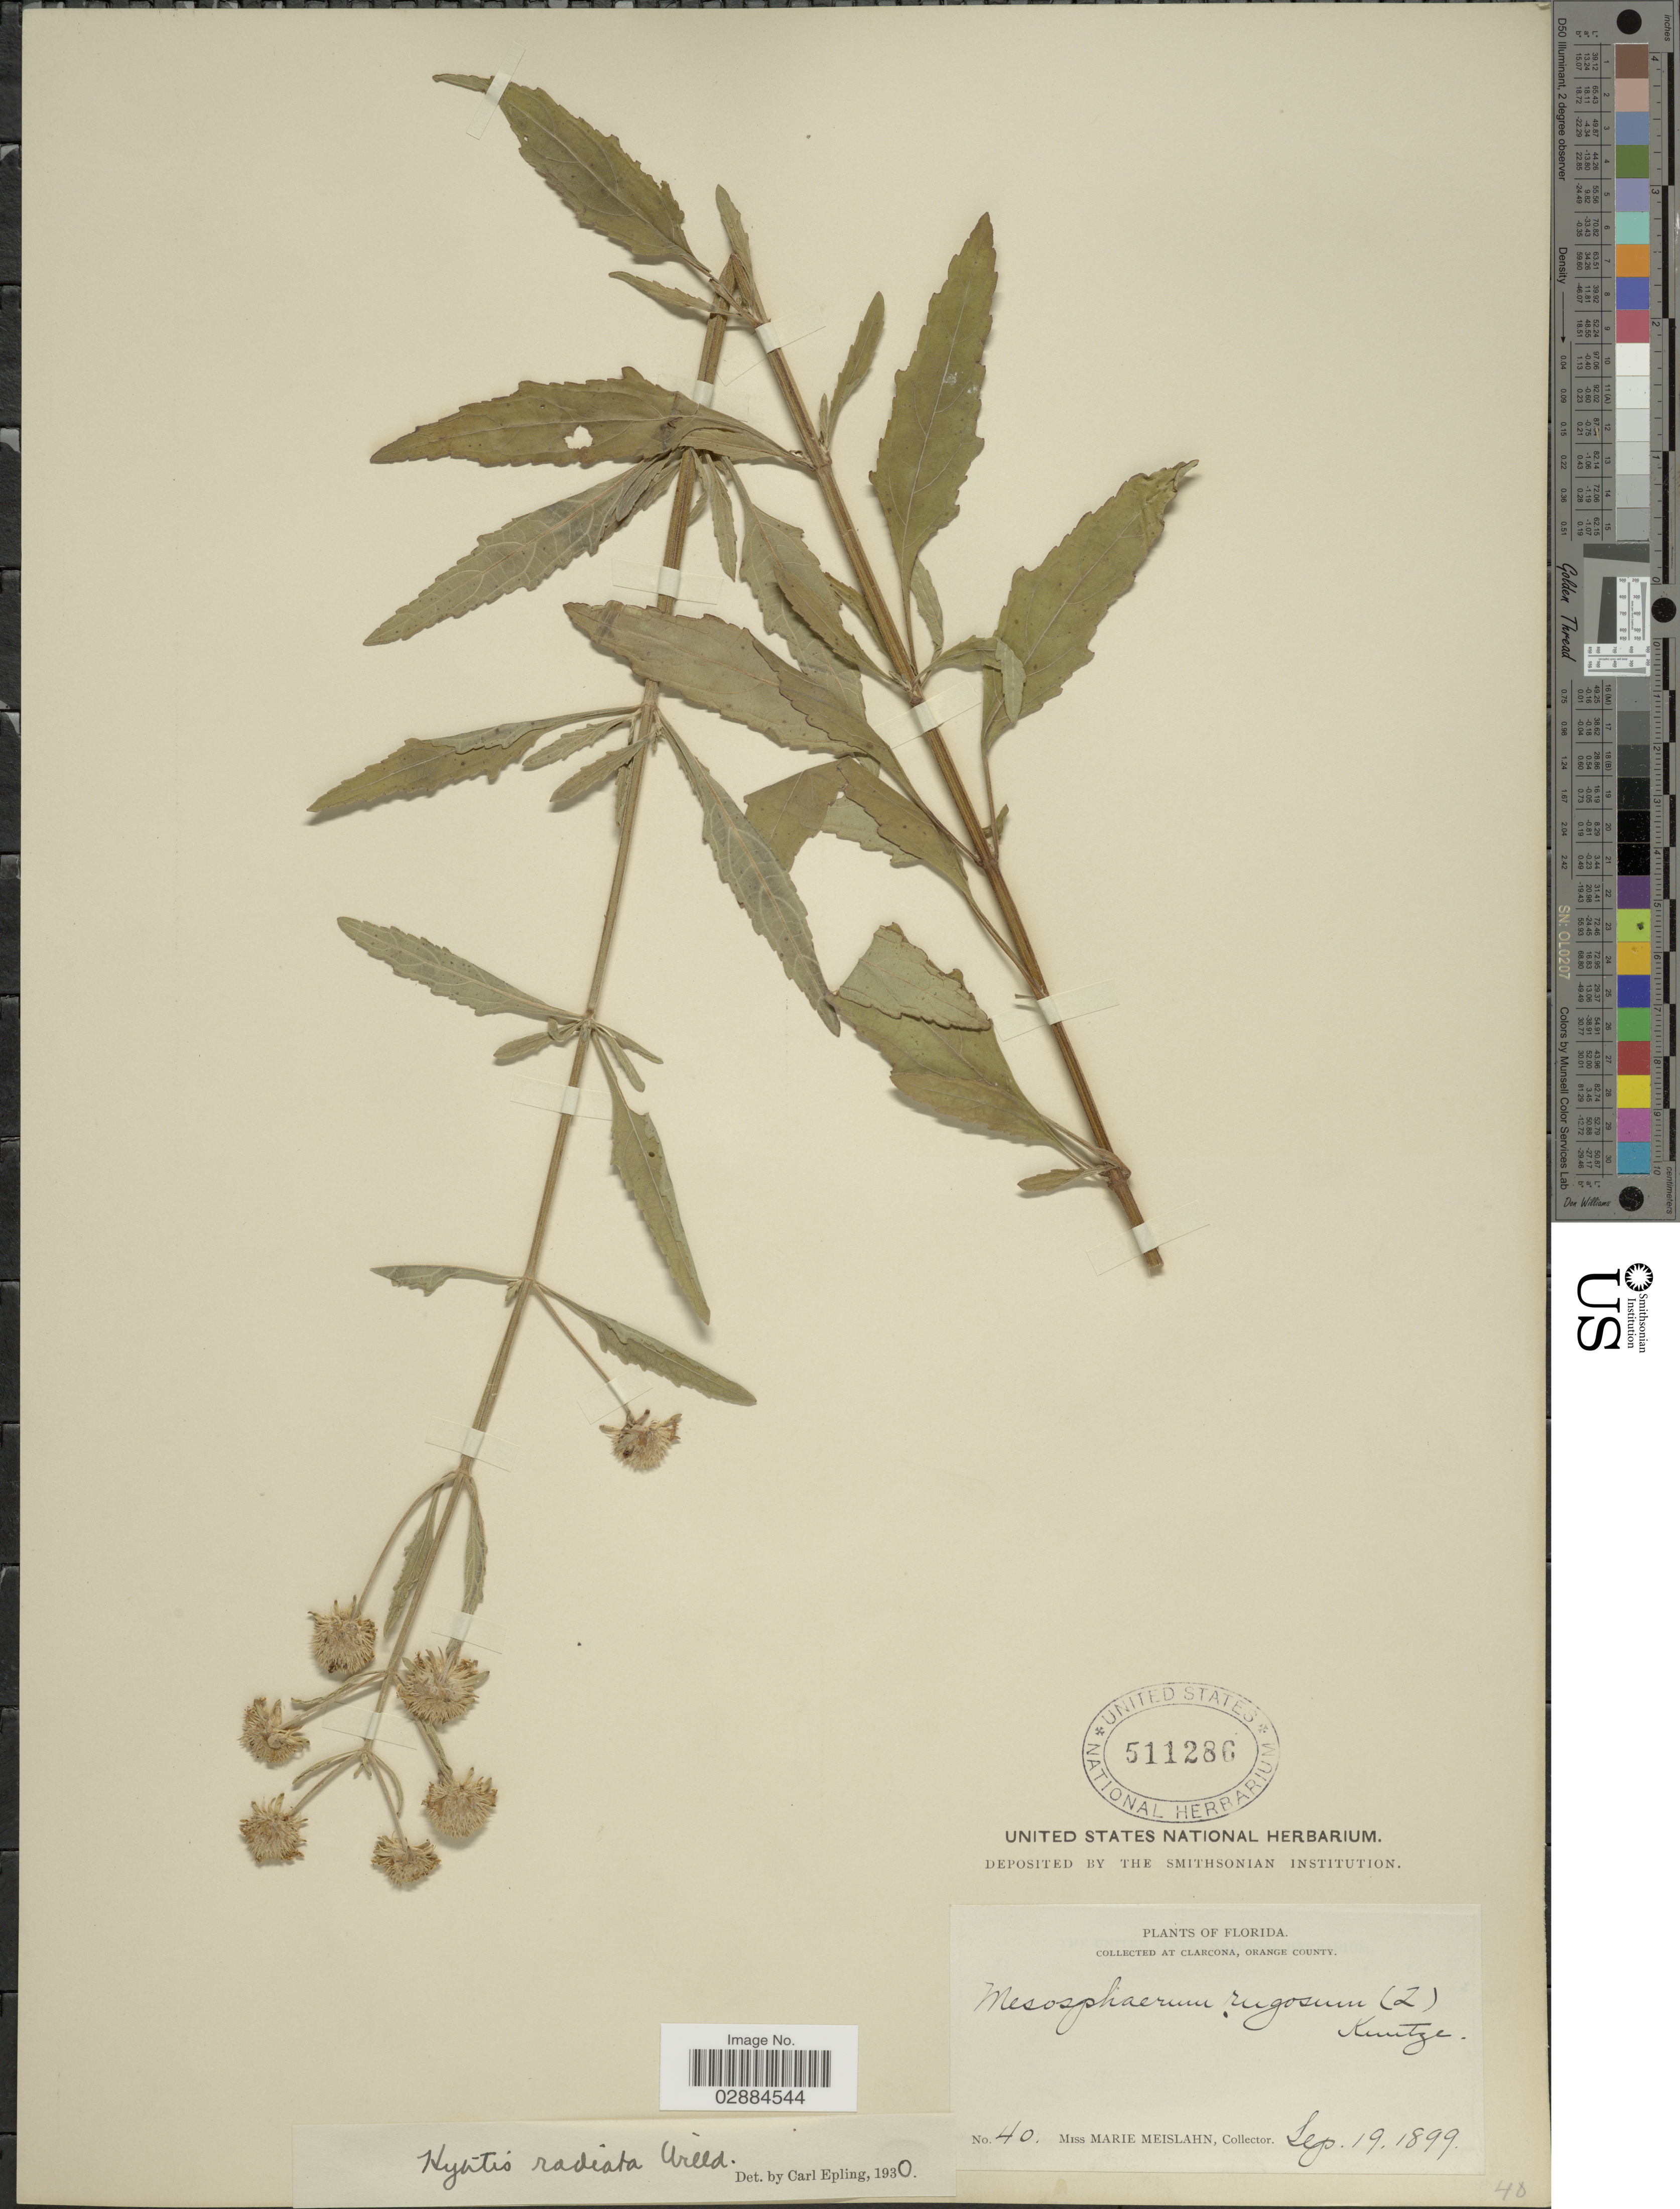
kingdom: Plantae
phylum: Tracheophyta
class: Magnoliopsida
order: Lamiales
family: Lamiaceae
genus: Hyptis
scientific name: Hyptis radiata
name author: Kunth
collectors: M. Meislahn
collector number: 40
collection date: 1899-09-19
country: United States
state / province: Florida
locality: At Clarcona, Orange County.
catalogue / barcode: US 511286